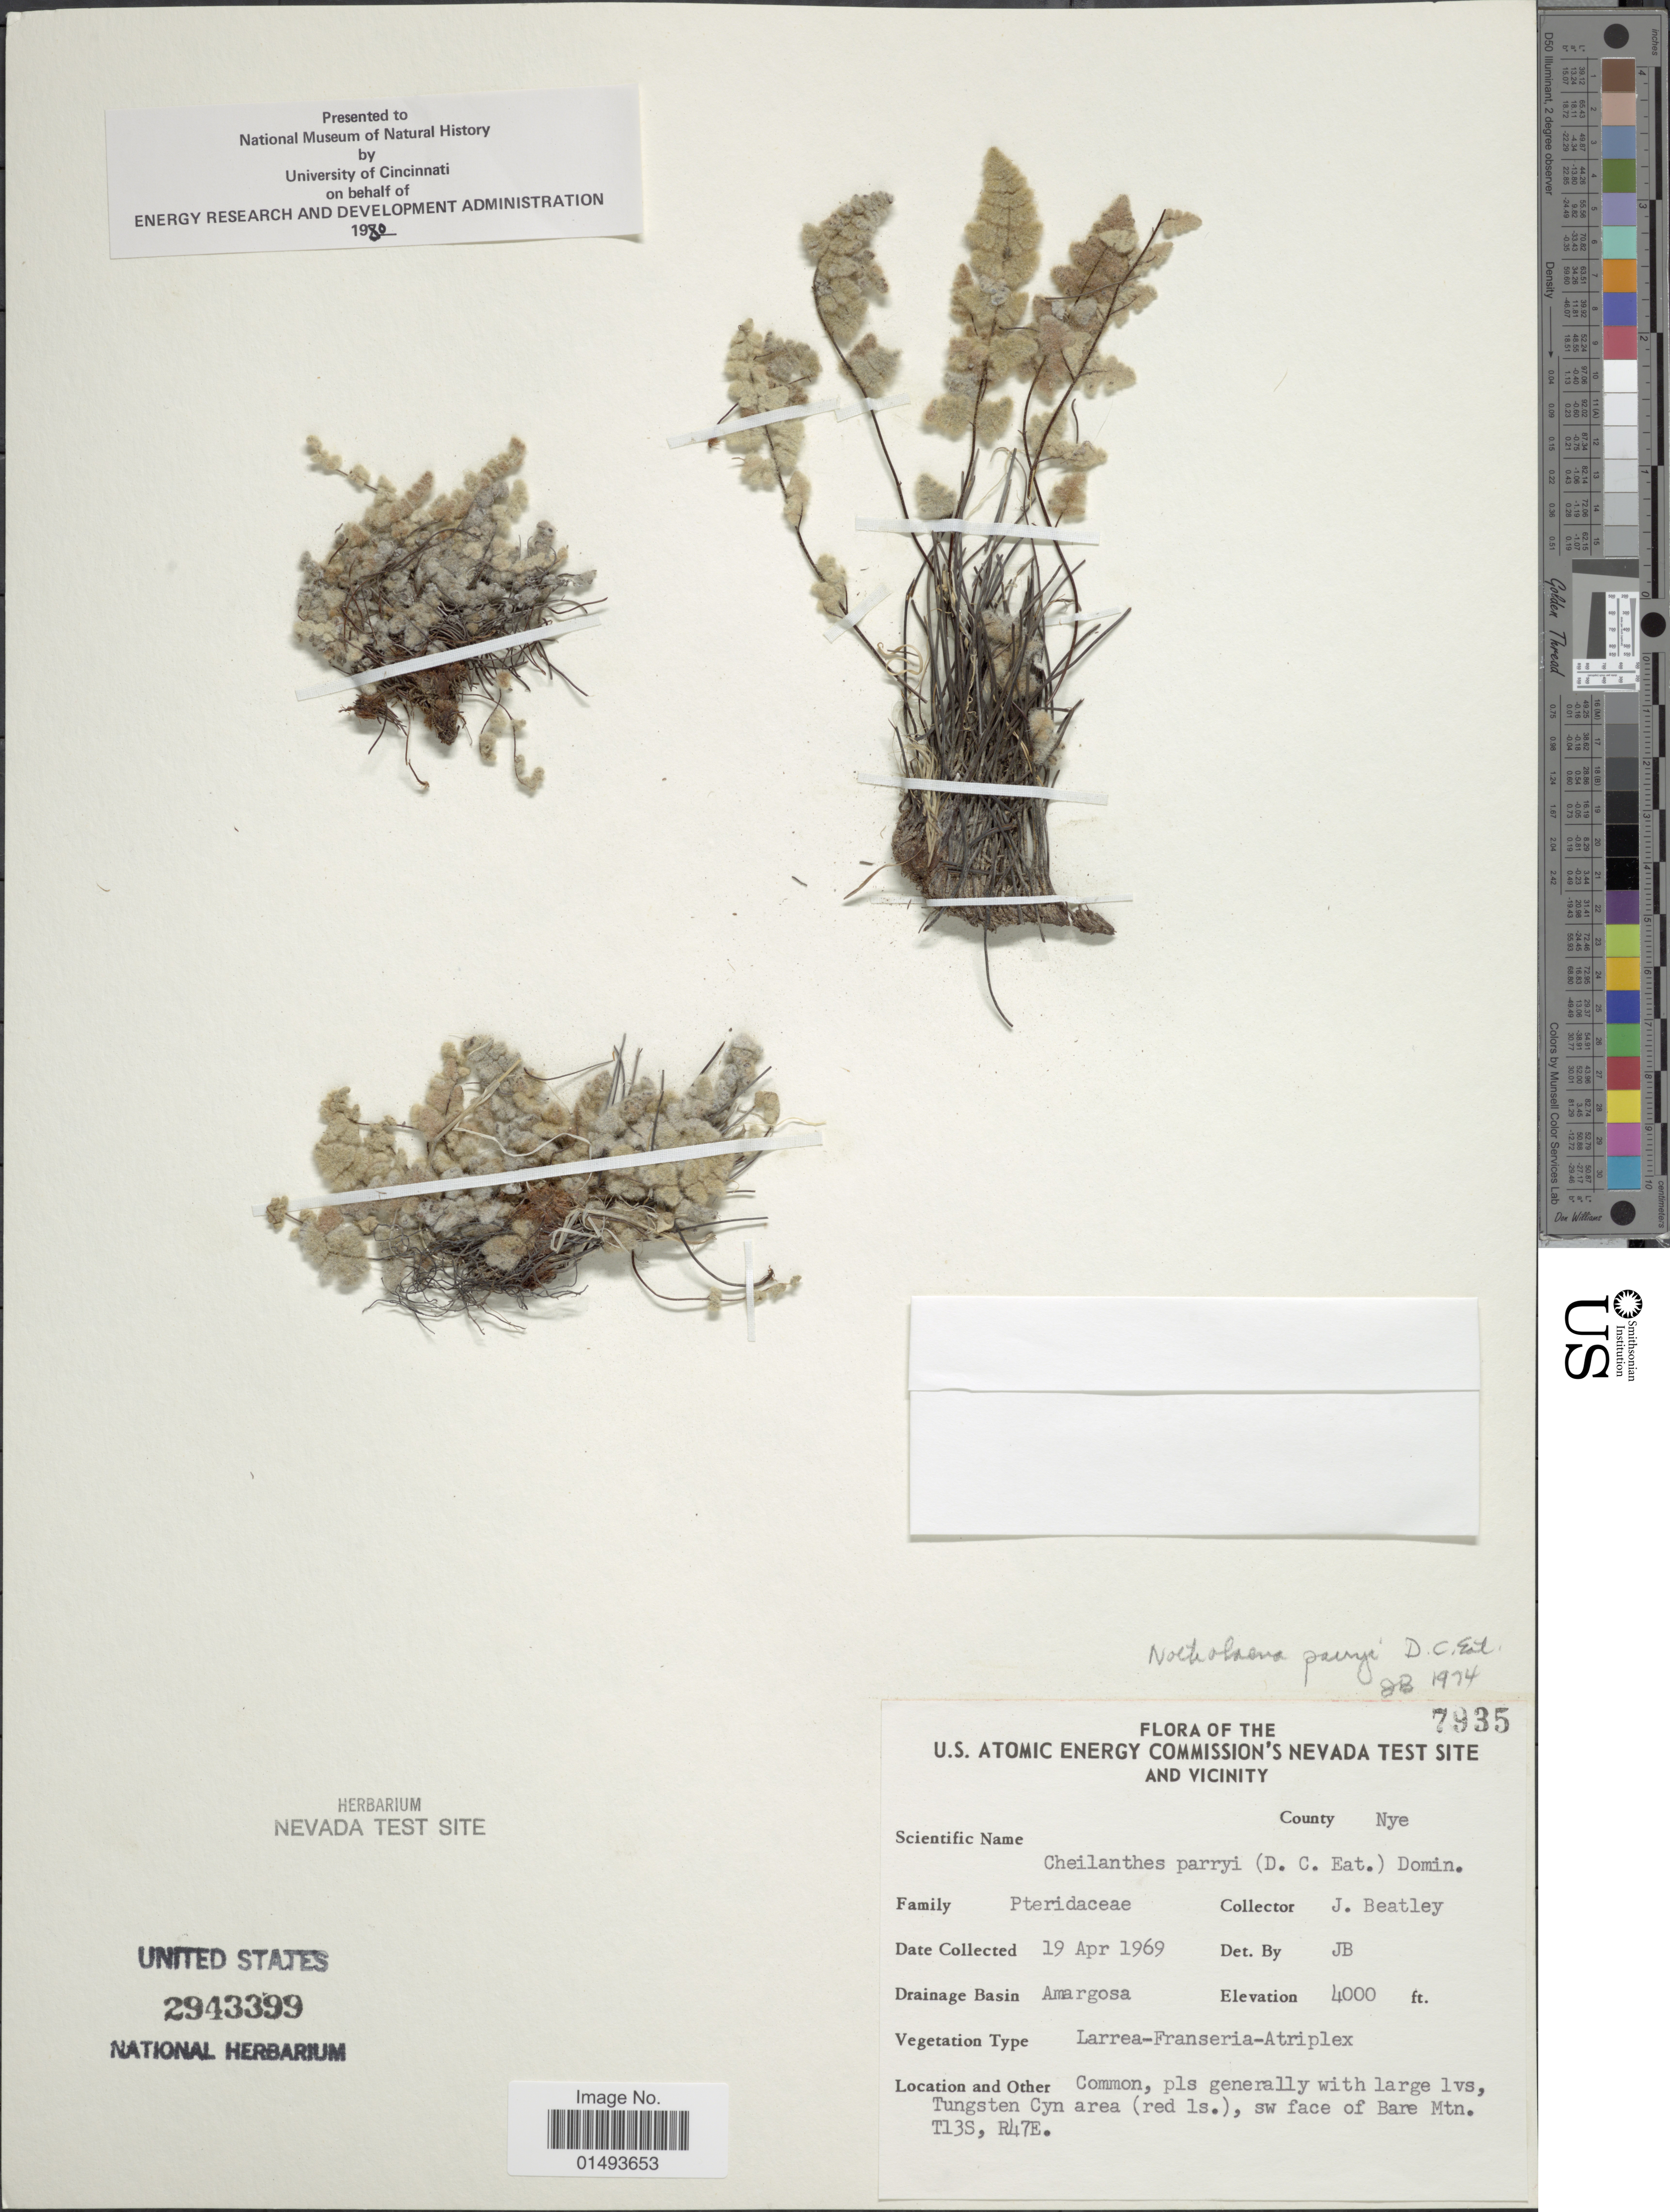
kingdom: Plantae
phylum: Tracheophyta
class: Polypodiopsida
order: Polypodiales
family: Pteridaceae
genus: Myriopteris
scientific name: Myriopteris parryi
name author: (D.C. Eaton) Grusz & Windham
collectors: J. C. Beatley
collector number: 7935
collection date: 1969-04-19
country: United States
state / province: Nevada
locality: Flora of the U.S. Atomic Energy Commission's Nevada Test Site and Vicinity, Common, pls generally with large lvs, Tungsten Cyn area (red ls) sw face of Bare Mtn. T13S, R47E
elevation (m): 1219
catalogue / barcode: US 2943399